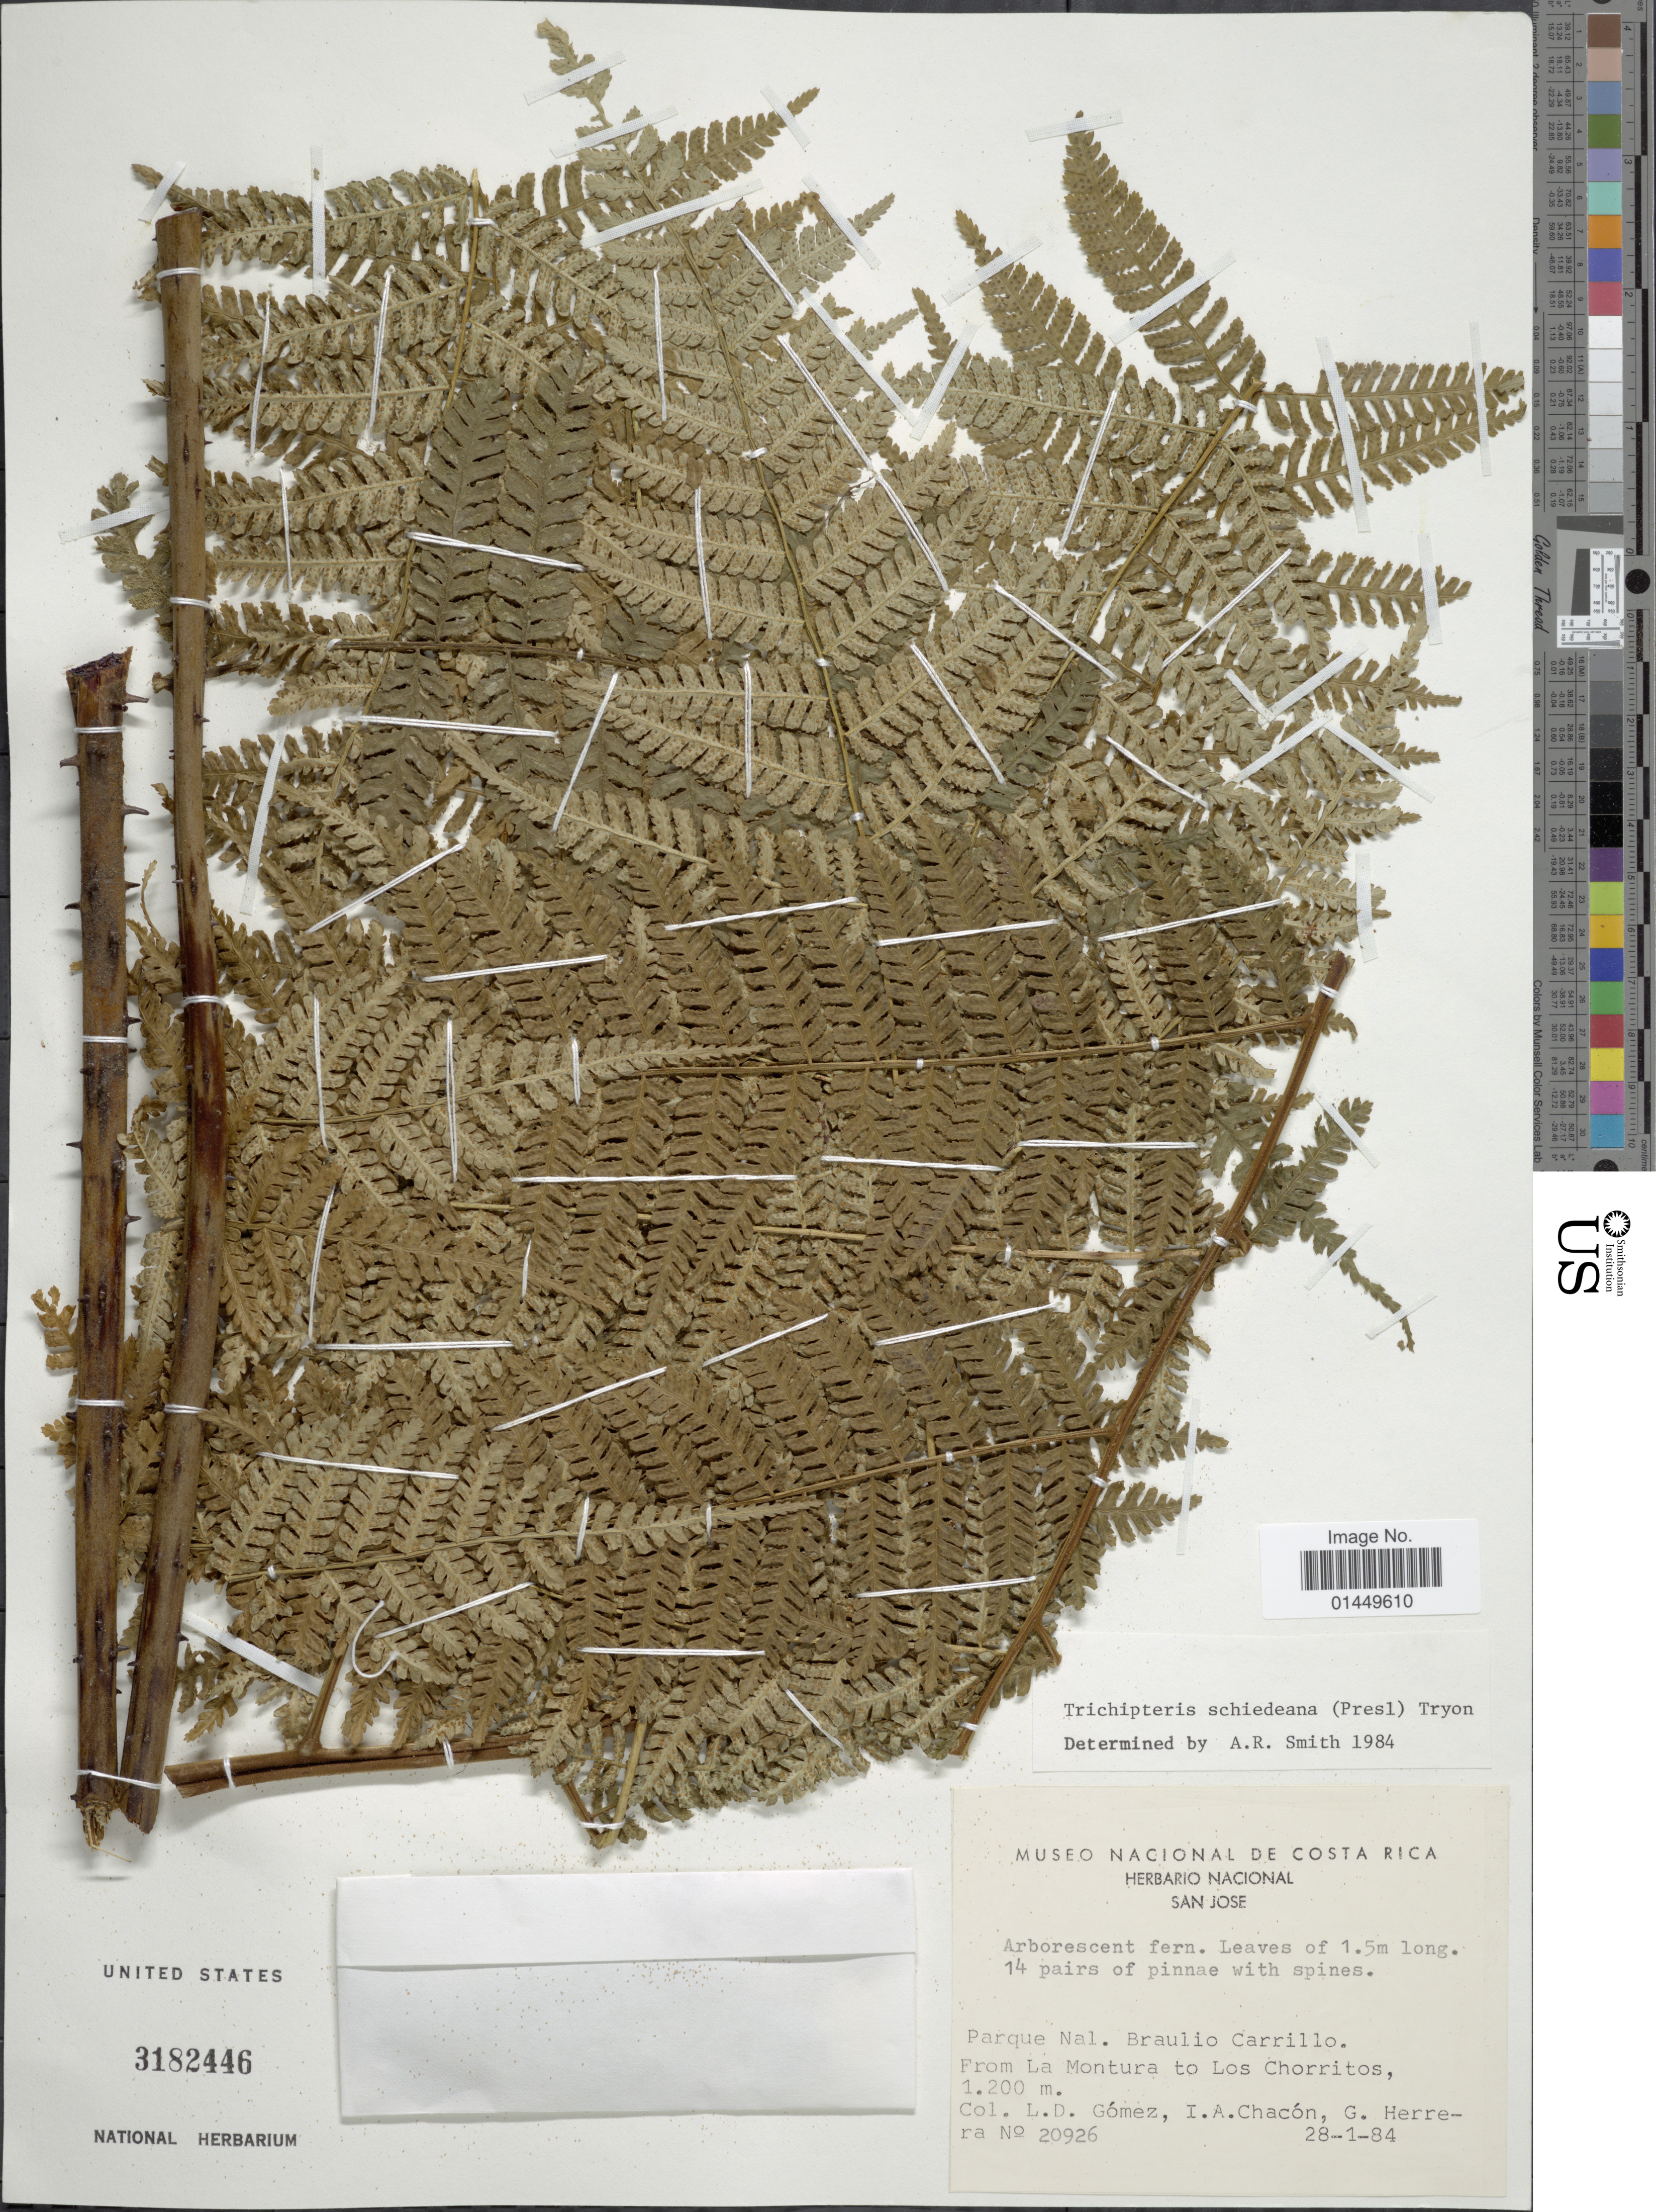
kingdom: Plantae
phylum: Tracheophyta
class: Polypodiopsida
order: Cyatheales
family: Cyatheaceae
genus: Cyathea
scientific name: Cyathea schiedeana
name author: (C. Presl) Domin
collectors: L. Gomez, I. Chacón & G. Herrera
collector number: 20926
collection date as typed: Transcribed d/m/y: 28/1/84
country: Costa Rica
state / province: San José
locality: Parque Nal. Braulio Carrillo, From La Montura to Los Chorritos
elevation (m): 1200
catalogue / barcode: US 3182446